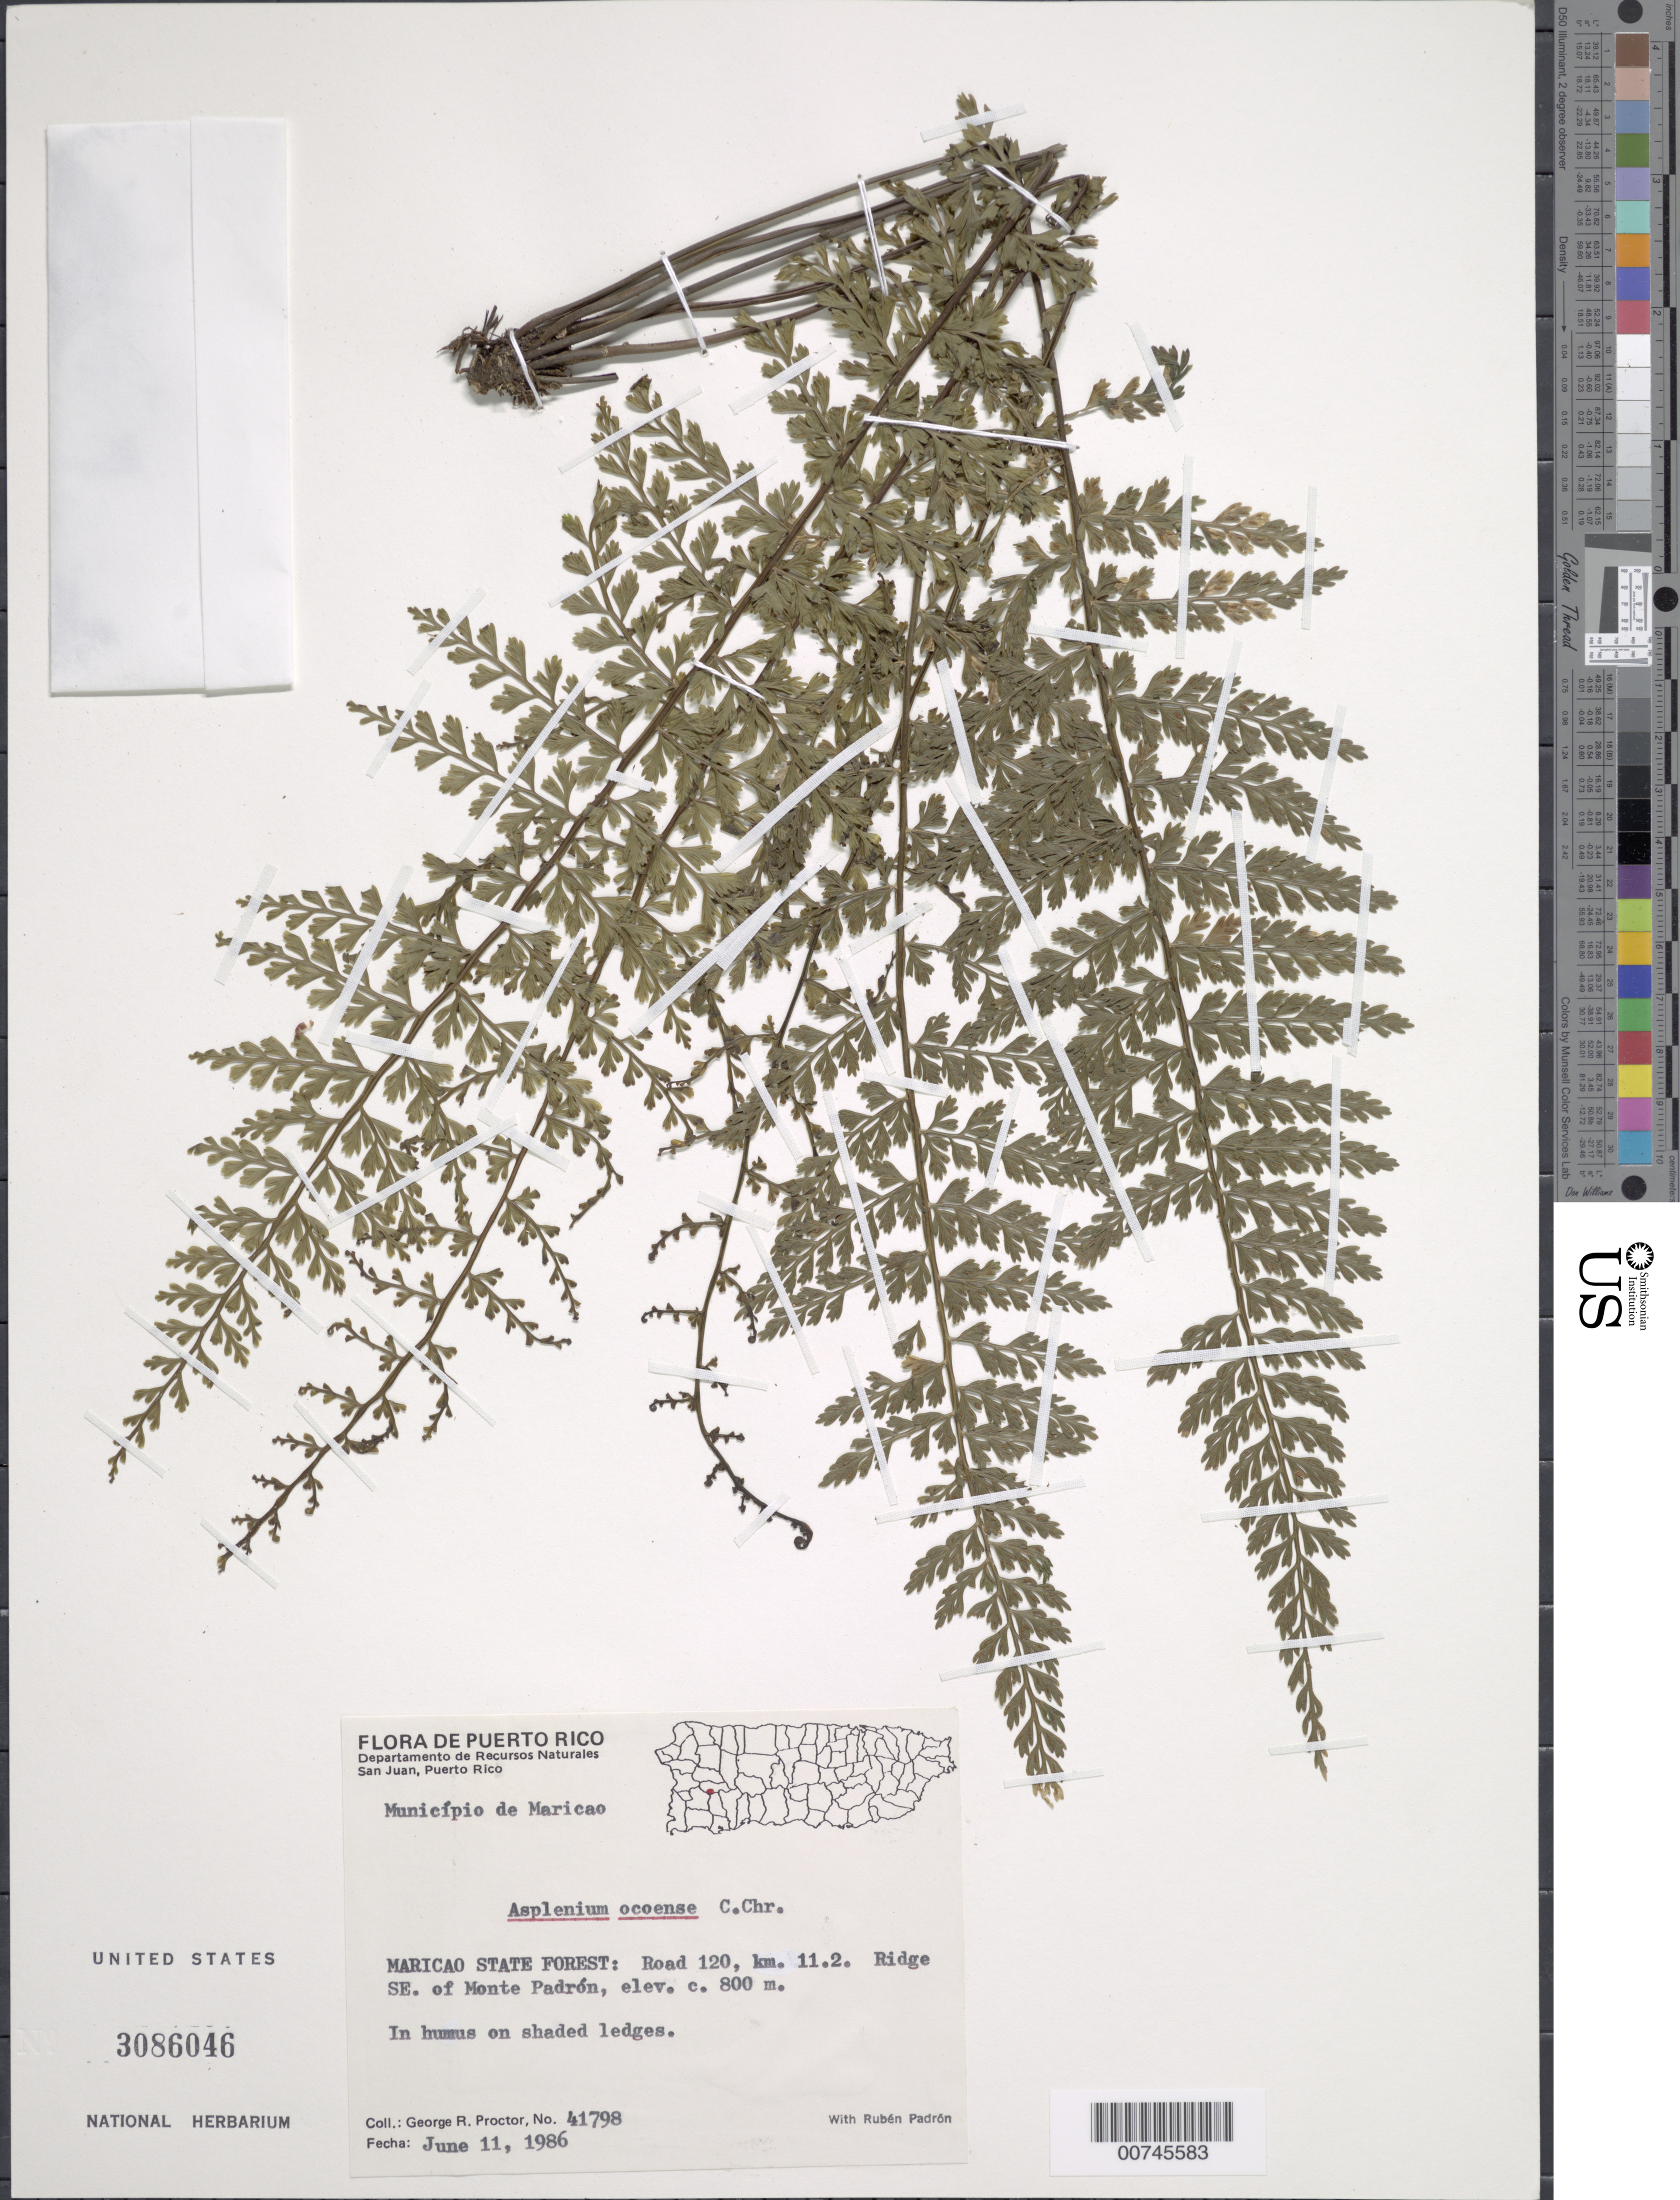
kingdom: Plantae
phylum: Tracheophyta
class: Polypodiopsida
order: Polypodiales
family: Aspleniaceae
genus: Asplenium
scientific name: Asplenium ocoense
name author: C. Chr.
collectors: G. R. Proctor & R. Padrón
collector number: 41798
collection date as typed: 11 Jun 1986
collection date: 1986-06-11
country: Puerto Rico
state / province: Maricao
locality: Maricao State Forest: Road 120, km 11.2. Ridge SE of Monte Padrón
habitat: In humus on shaded ledges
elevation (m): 800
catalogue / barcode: US 3086046